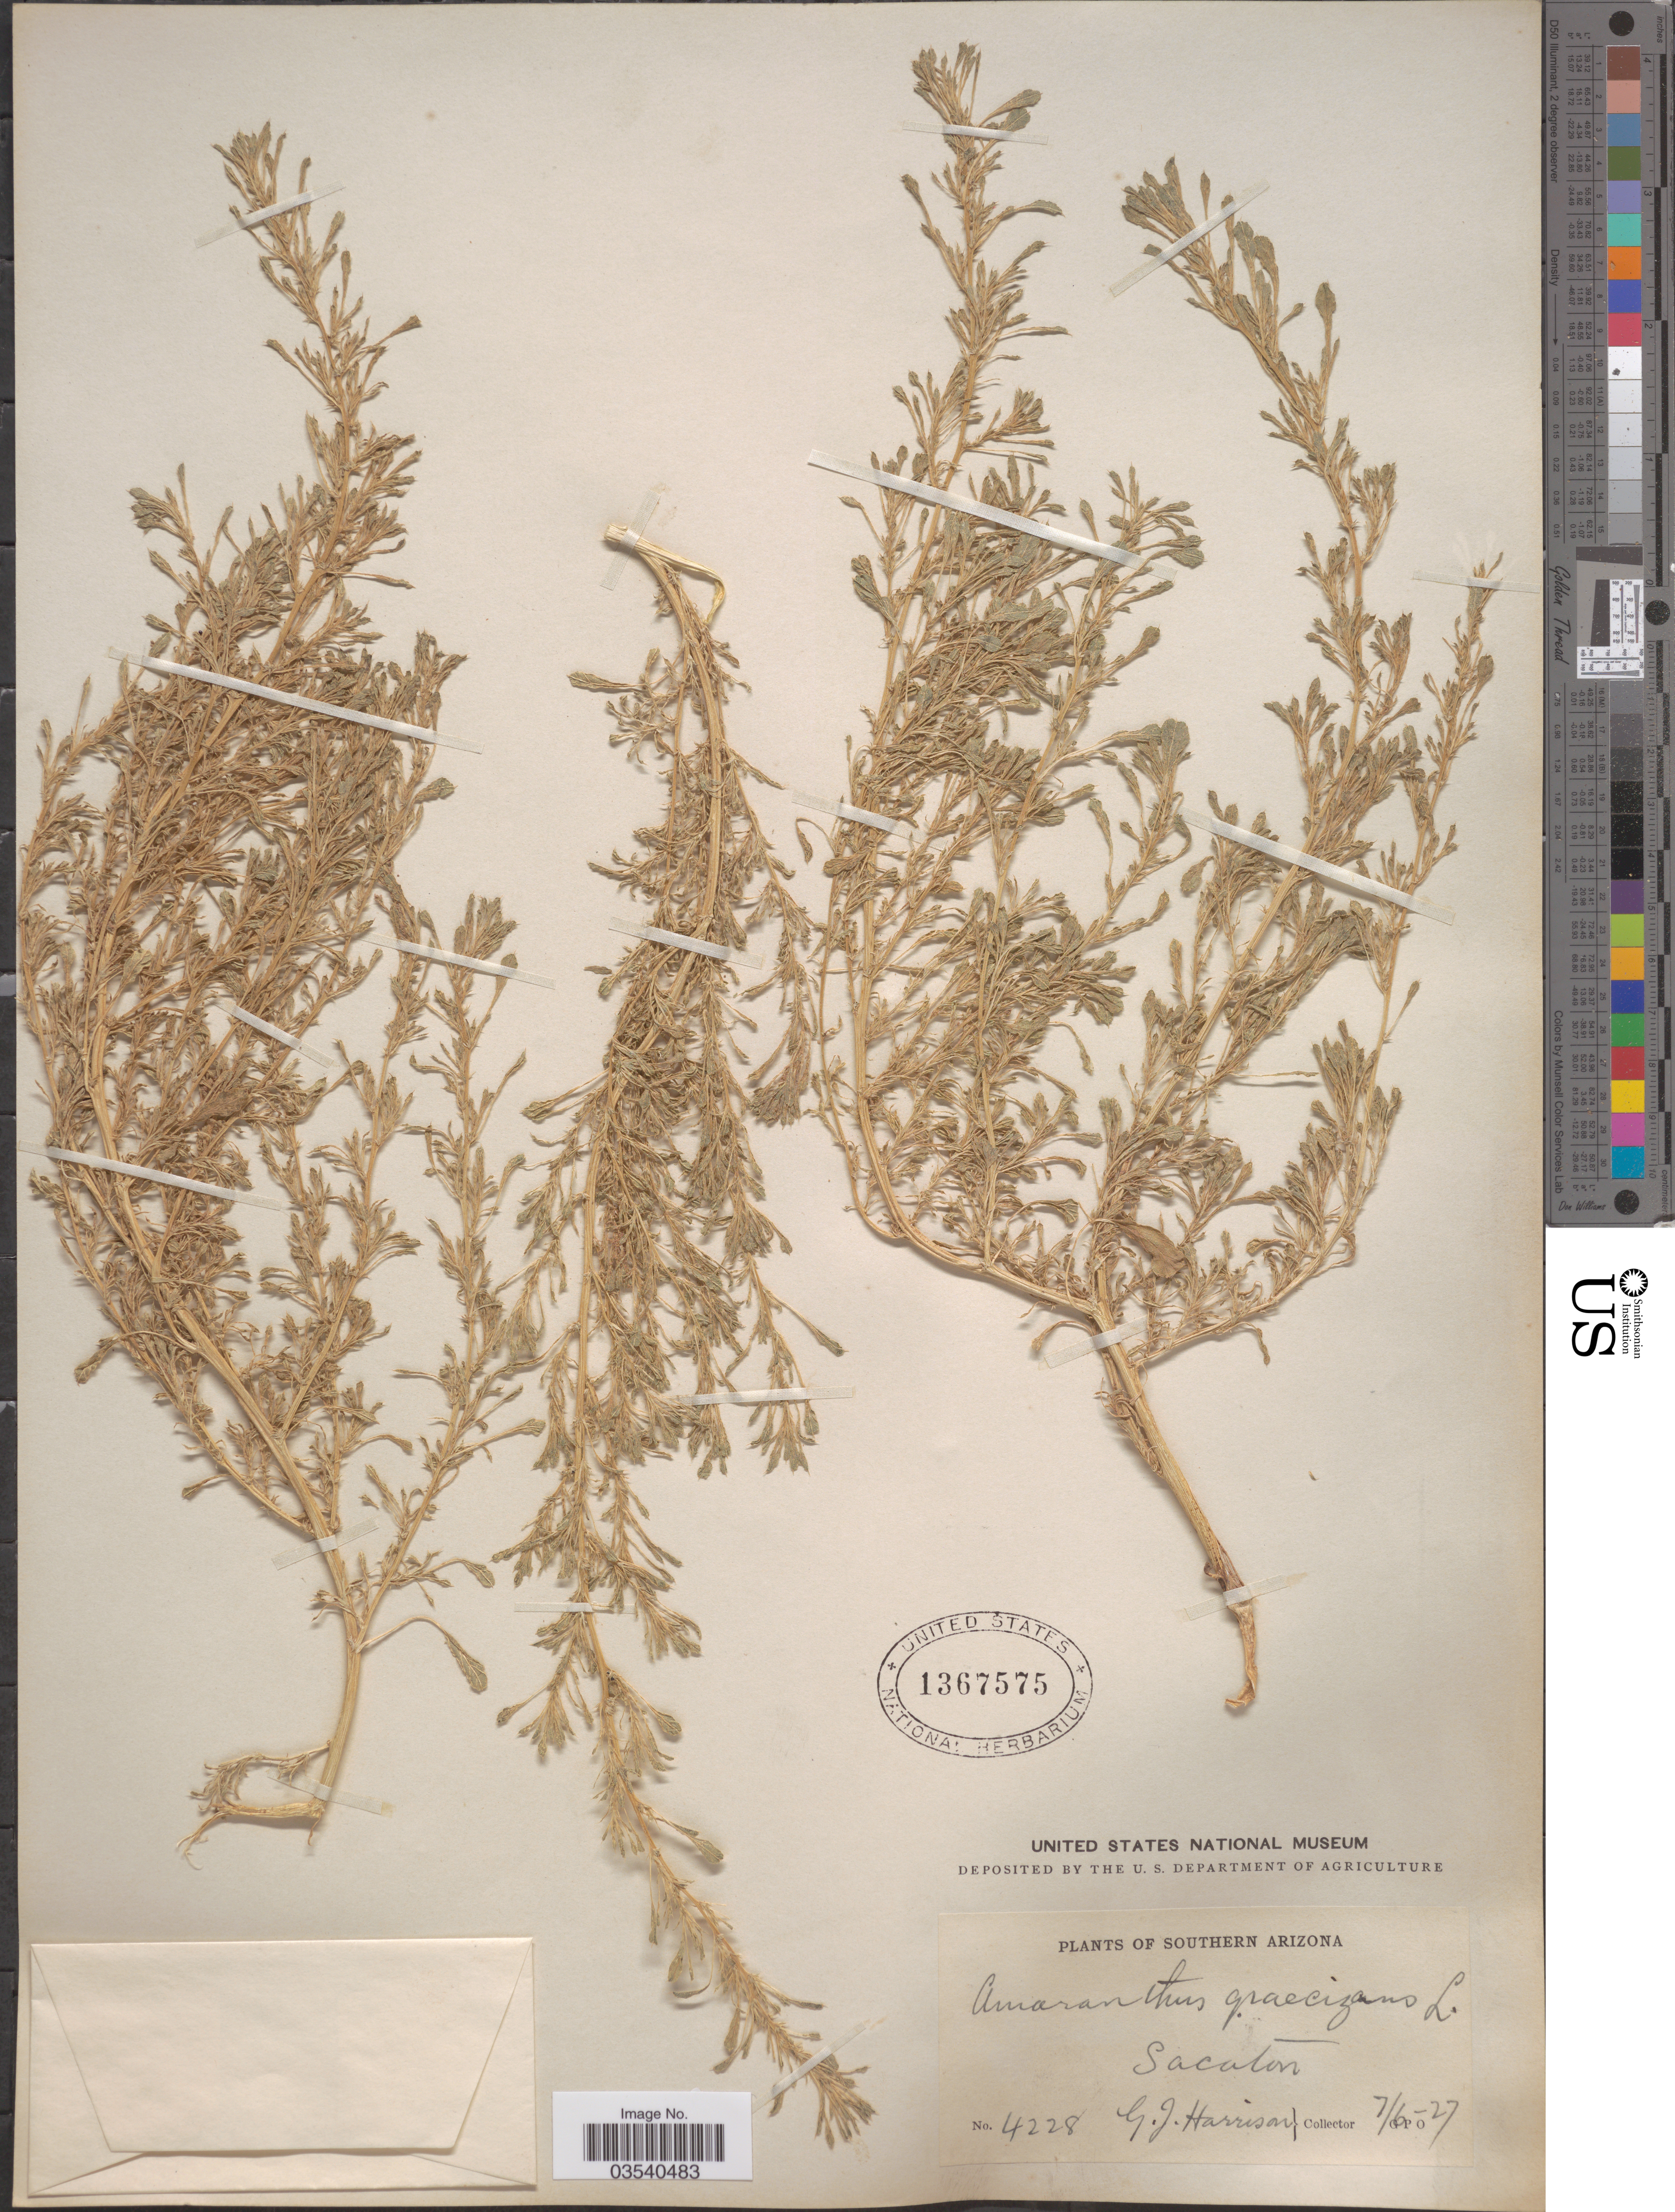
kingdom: Plantae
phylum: Tracheophyta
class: Magnoliopsida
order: Caryophyllales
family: Amaranthaceae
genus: Amaranthus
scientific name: Amaranthus graecizans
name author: L.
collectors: G. J. Harrison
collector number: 4228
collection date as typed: Transcribed d/m/y: 6/7/27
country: United States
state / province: Arizona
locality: Southern Arizona. Sacaton.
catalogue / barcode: US 1367575